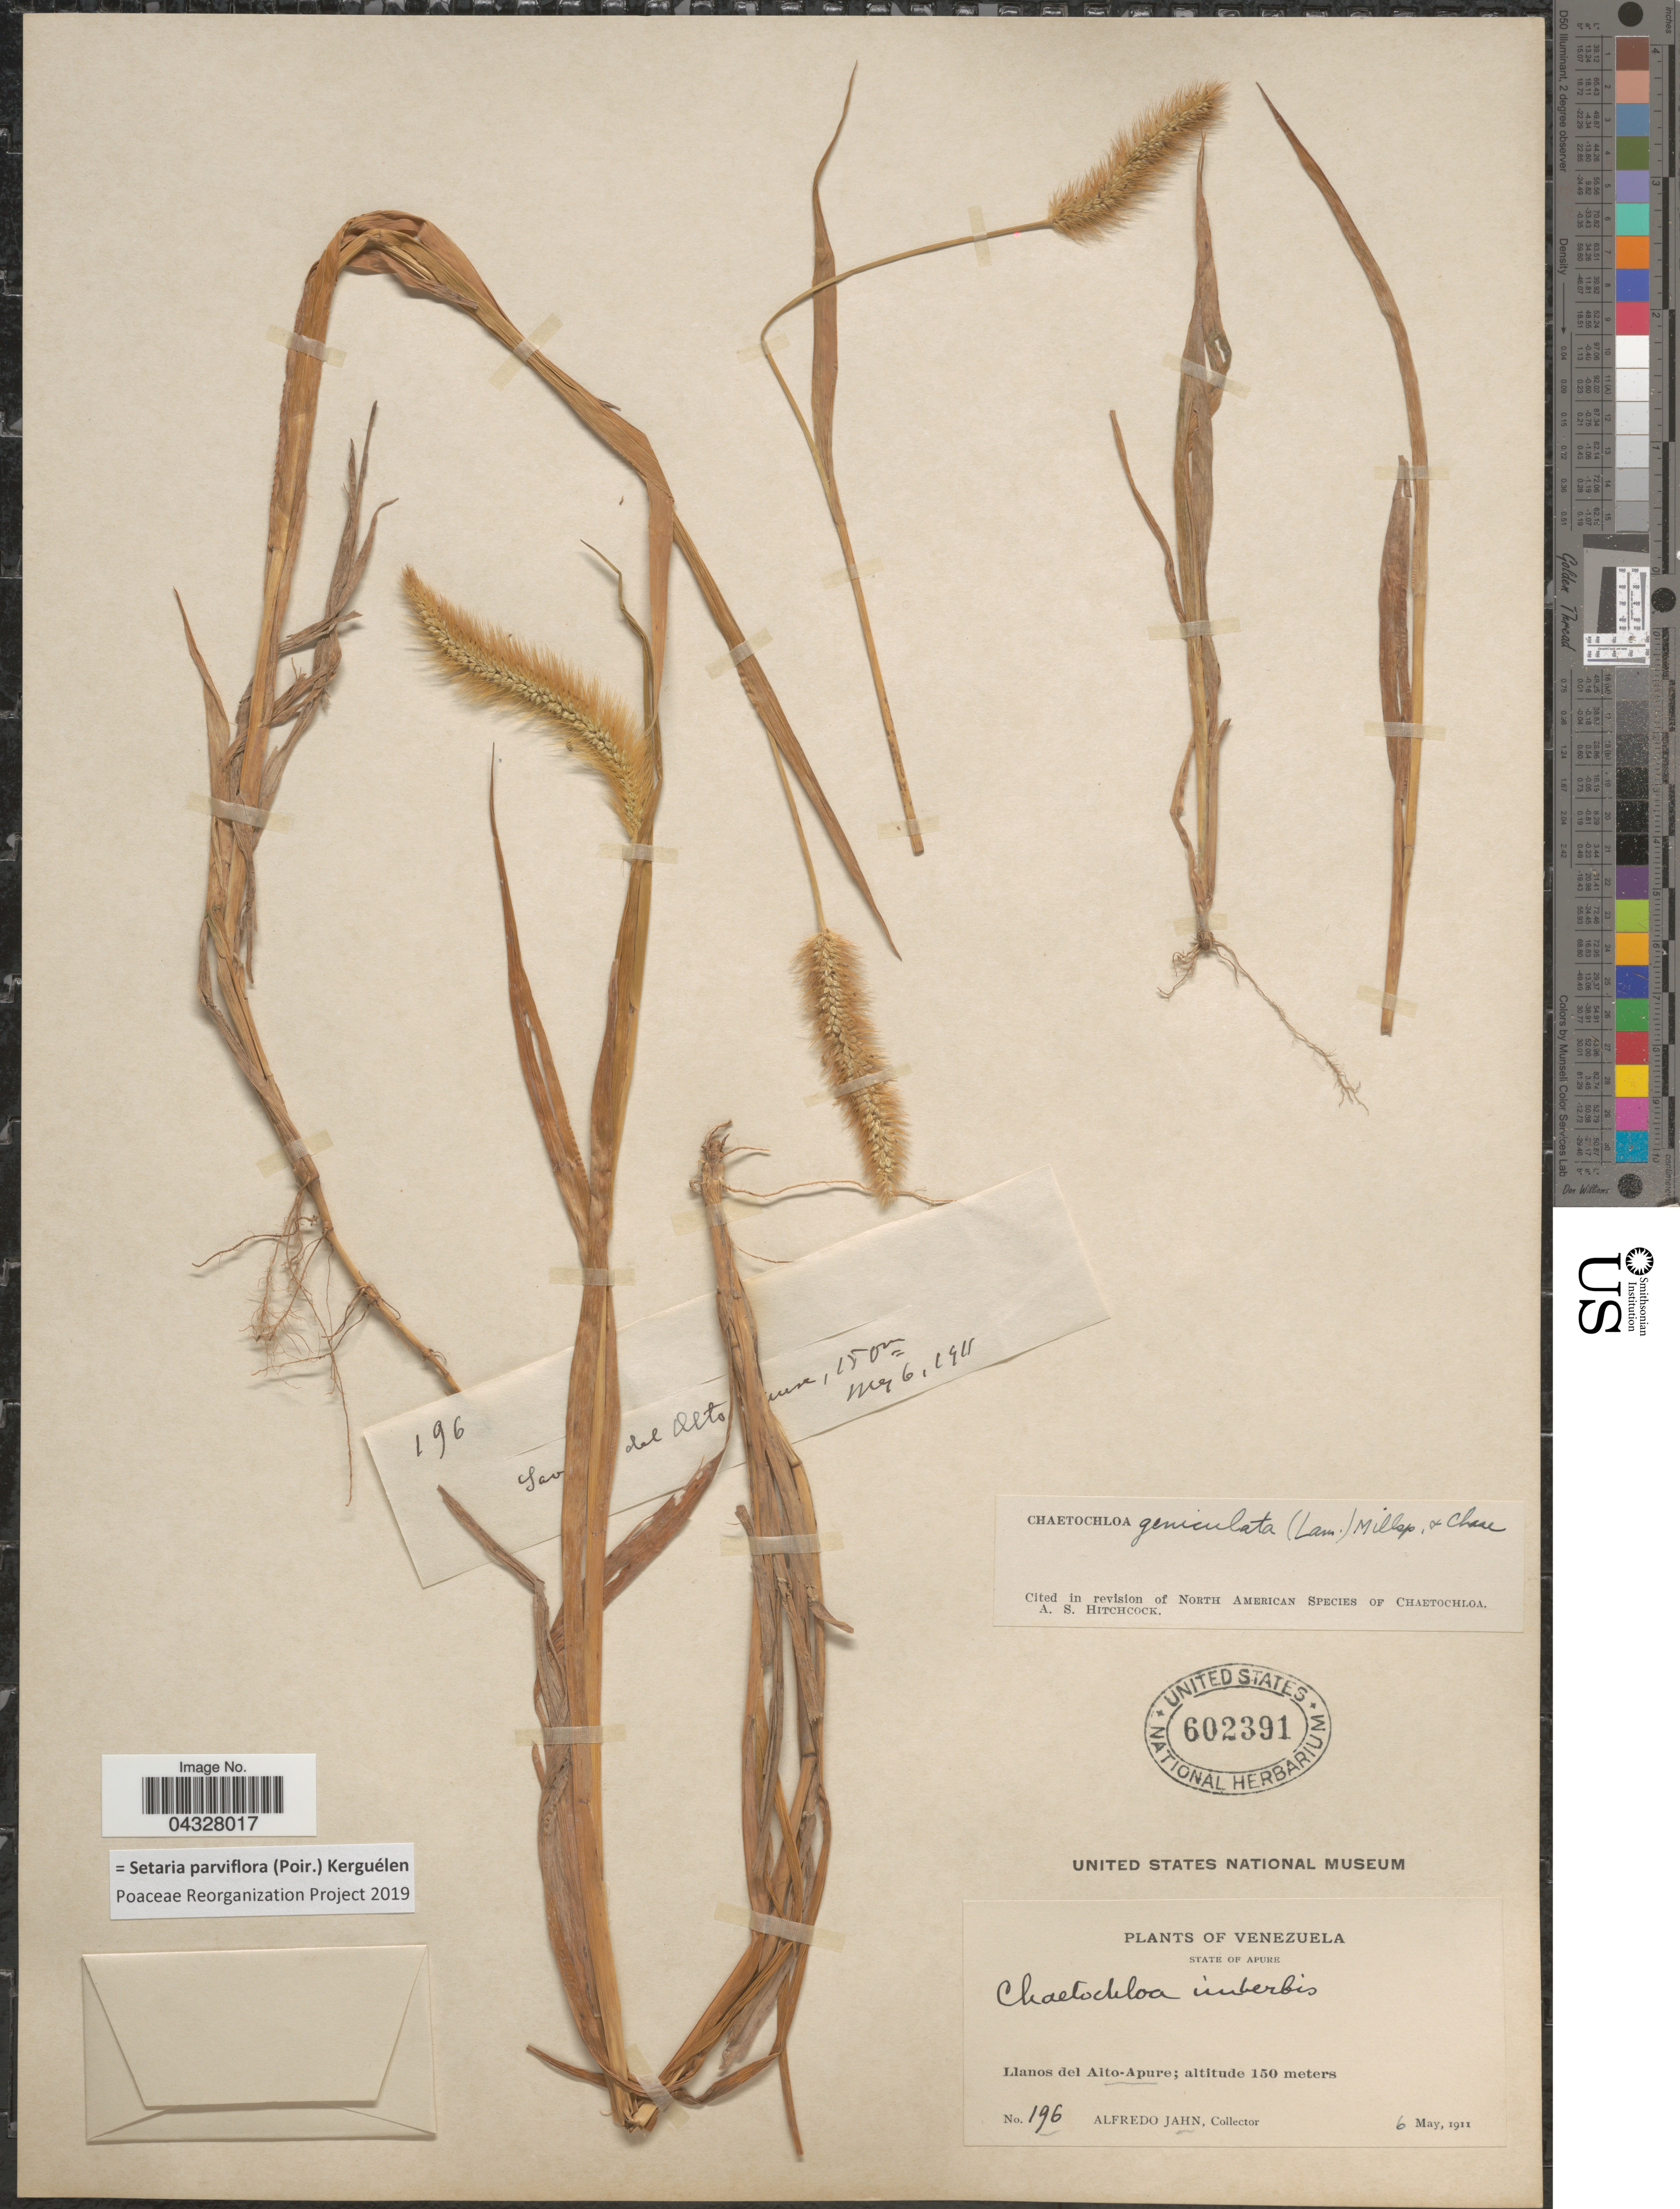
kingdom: Plantae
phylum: Tracheophyta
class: Liliopsida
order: Poales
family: Poaceae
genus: Setaria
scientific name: Setaria parviflora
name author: (Poir.) Kerguélen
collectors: A. Jahn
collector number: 196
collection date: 1911-05-06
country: Venezuela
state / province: Apure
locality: Llanos del Aito-Apure.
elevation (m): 150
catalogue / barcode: US 602391